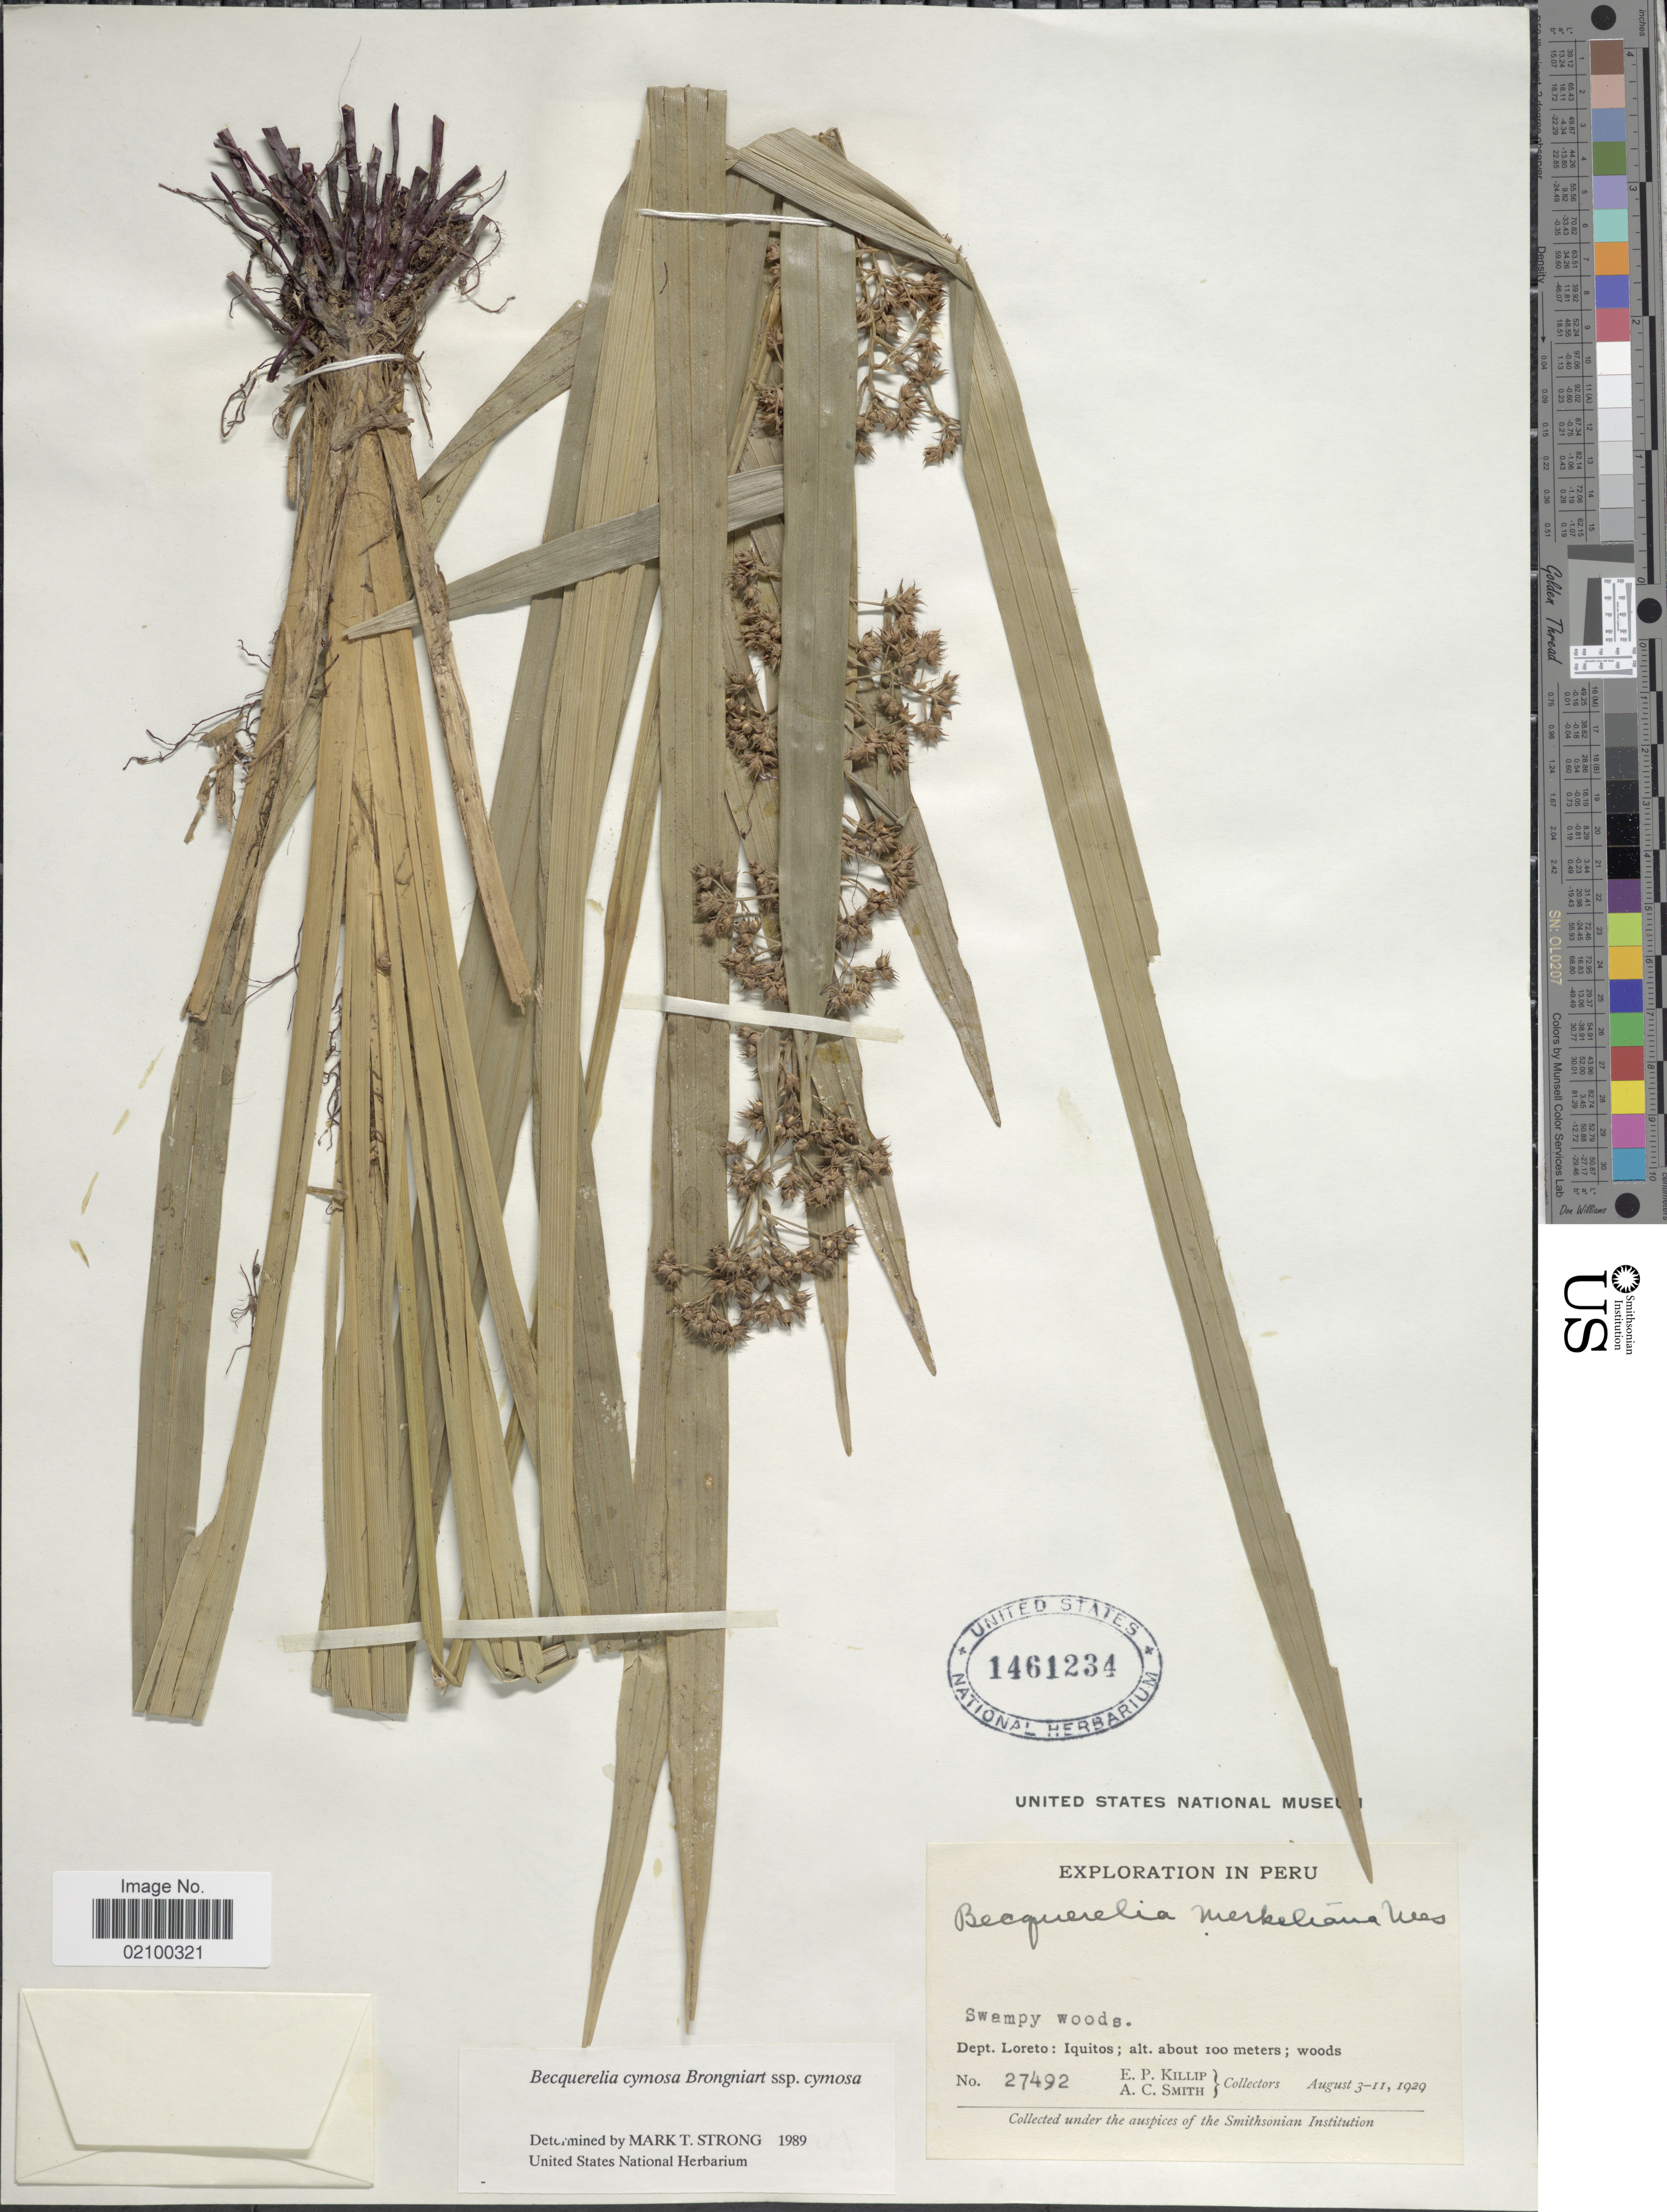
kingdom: Plantae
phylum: Tracheophyta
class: Liliopsida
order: Poales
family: Cyperaceae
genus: Becquerelia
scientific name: Becquerelia cymosa subsp. cymosa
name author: Brongn.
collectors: E. P. Killip & A. C. Smith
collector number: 27492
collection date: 1929-08-03/1929-08-11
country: Peru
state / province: Loreto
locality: Iquitos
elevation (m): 100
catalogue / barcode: US 1461234